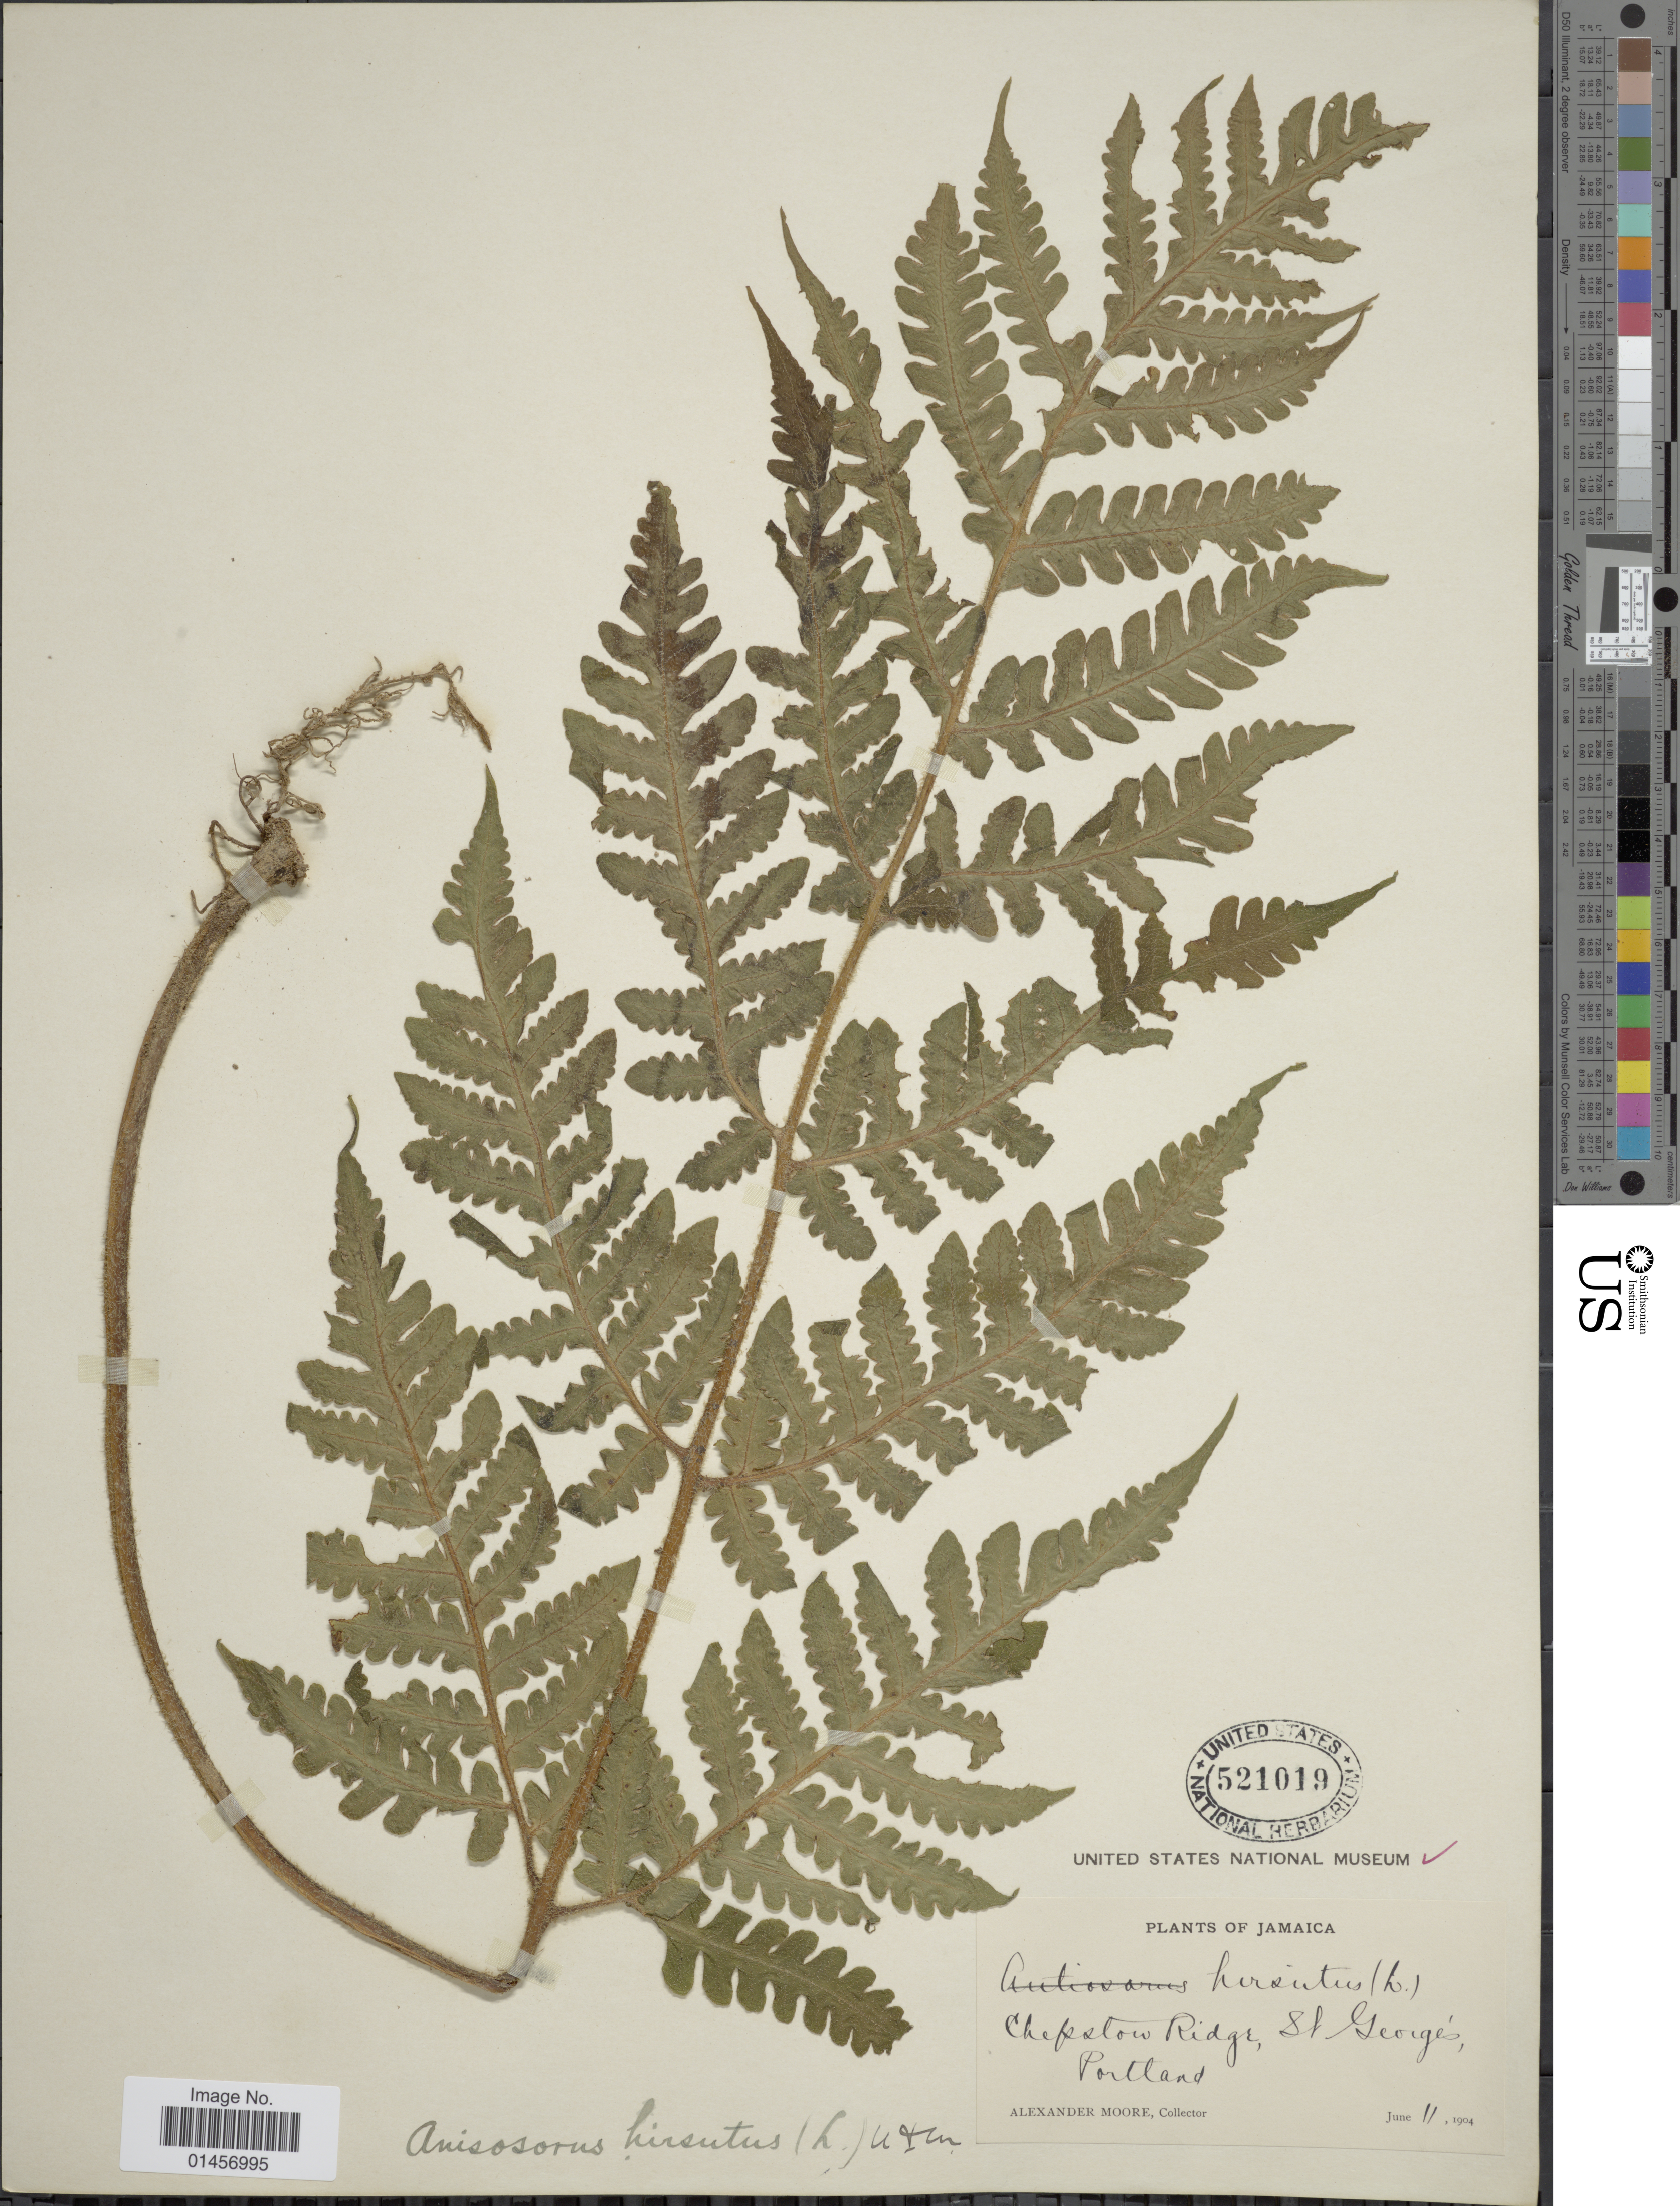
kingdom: Plantae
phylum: Tracheophyta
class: Polypodiopsida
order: Polypodiales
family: Lonchitidaceae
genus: Lonchitis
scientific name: Lonchitis hirsuta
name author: L.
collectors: A. Moore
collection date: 1904-06-11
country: Jamaica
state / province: Portland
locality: Jamaica, Chepslow Ridge, St. Georges.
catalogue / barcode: US 521019